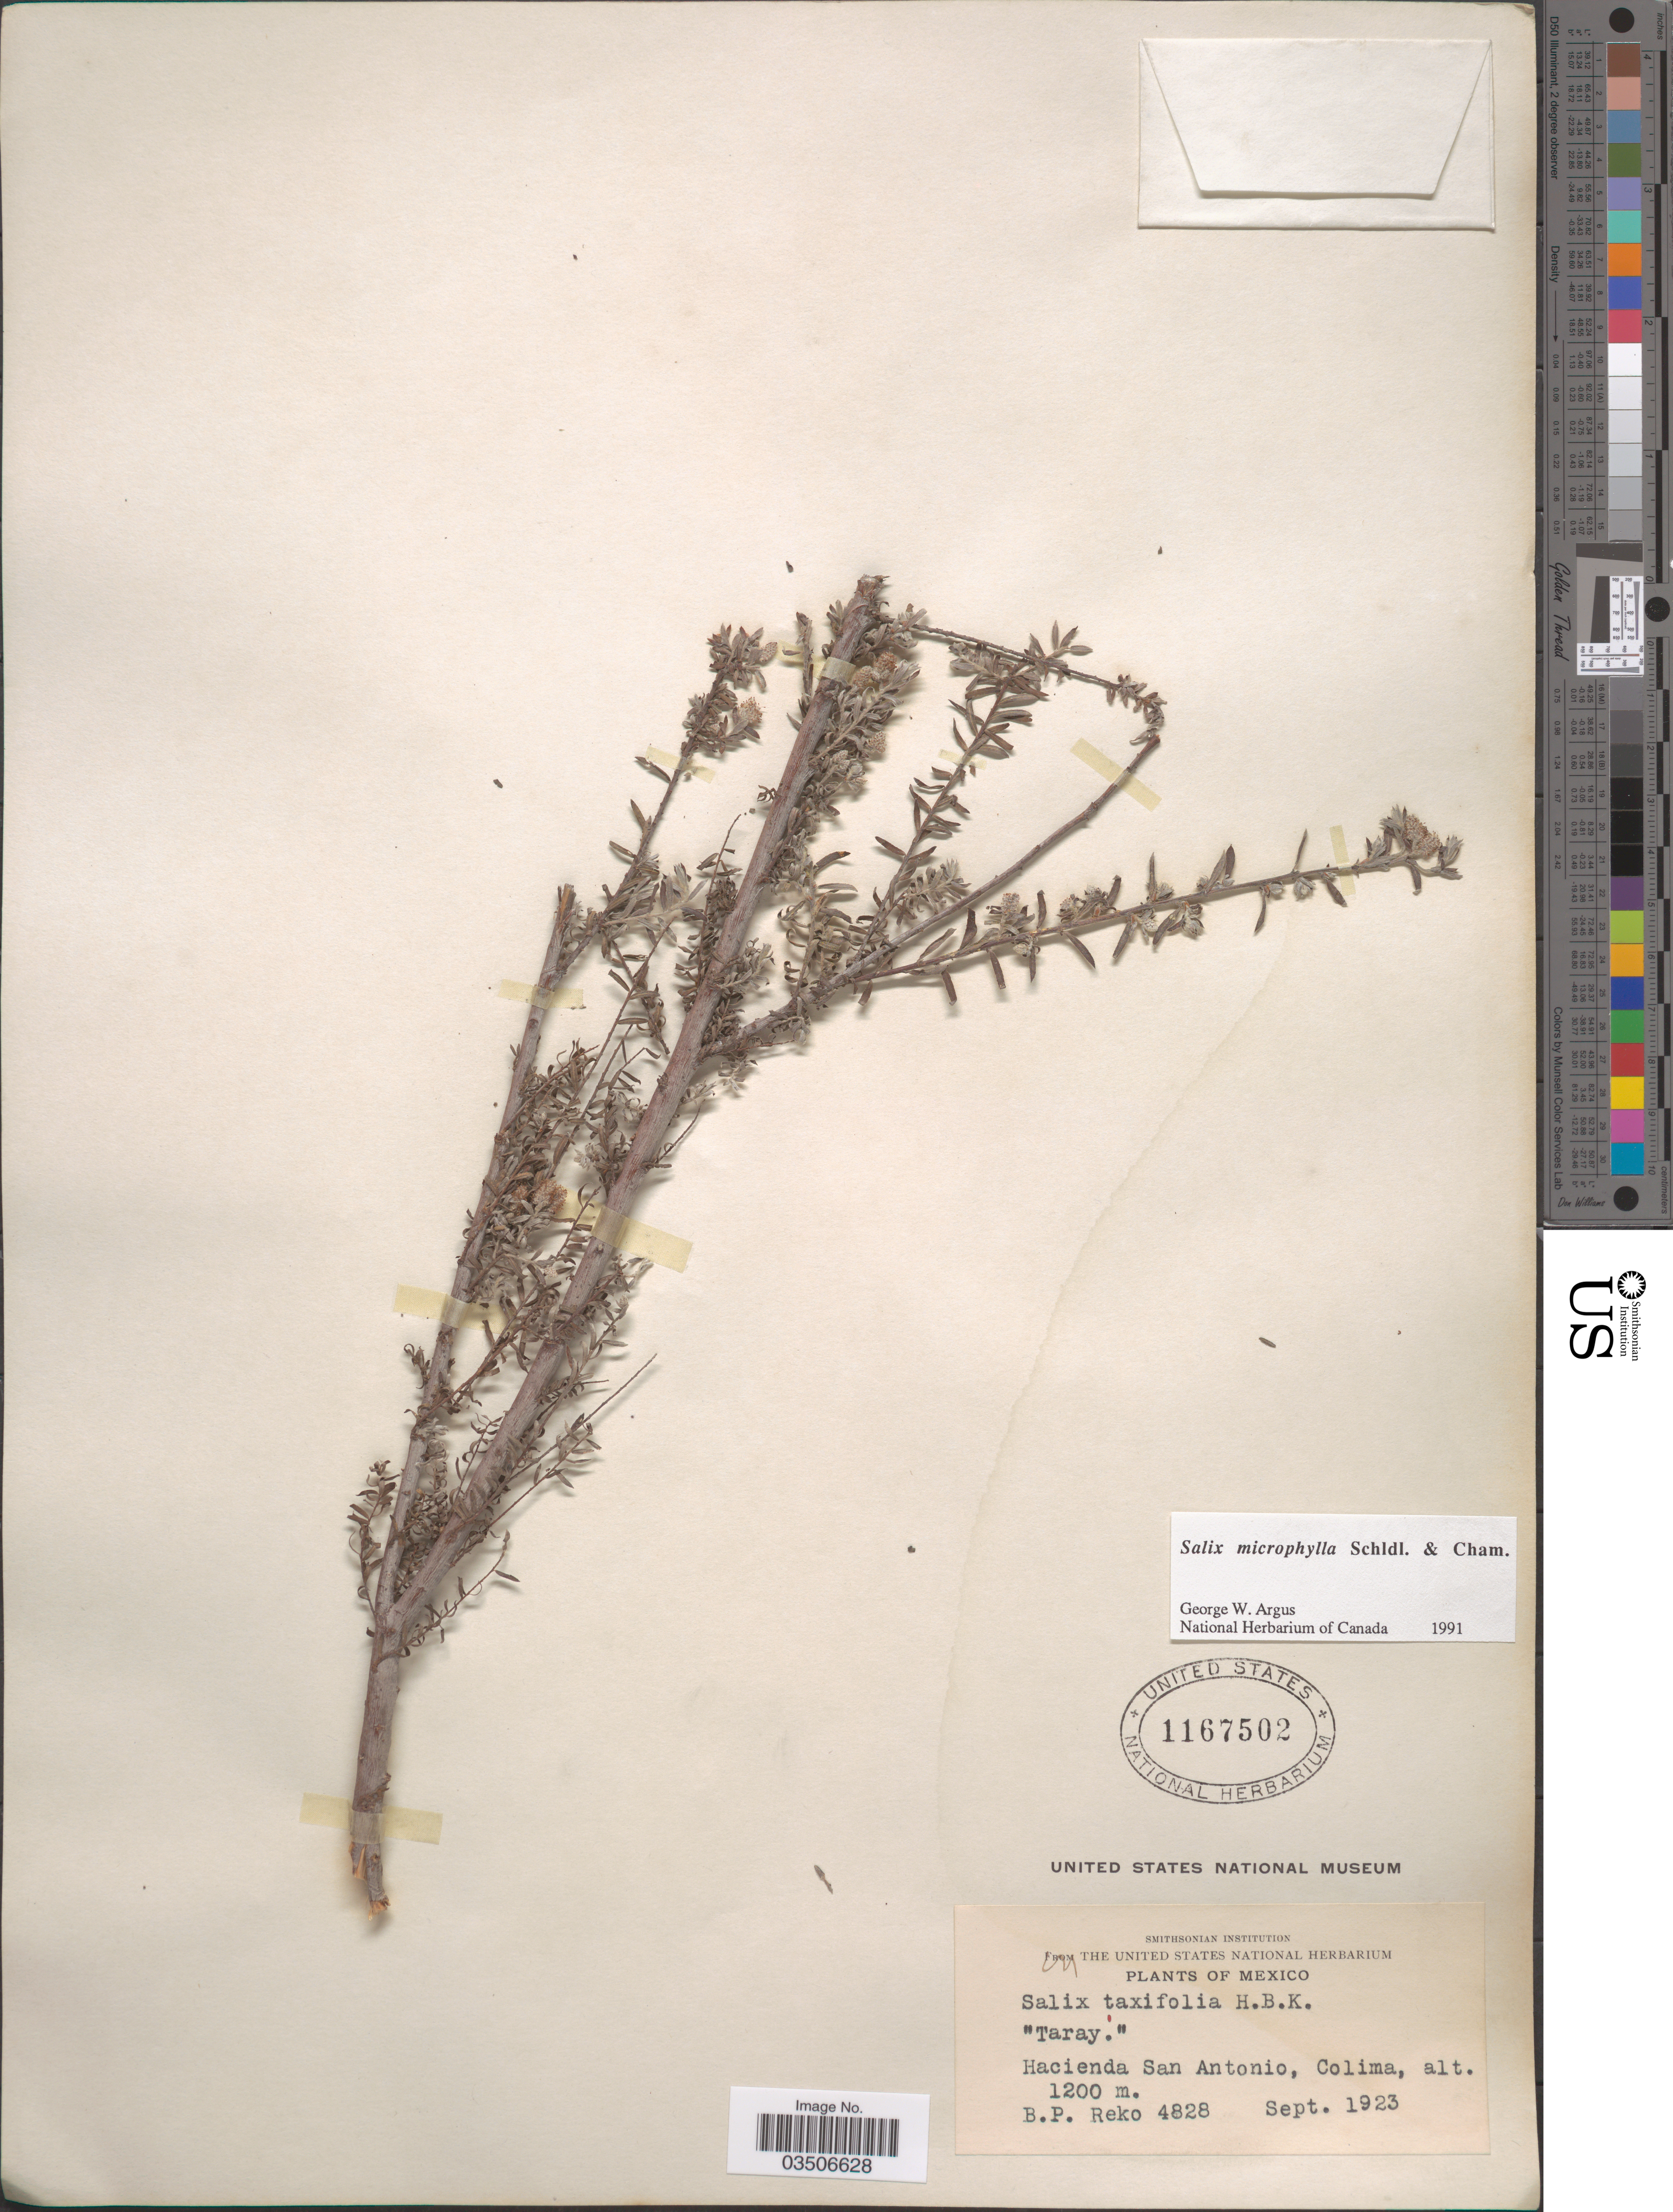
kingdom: Plantae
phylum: Tracheophyta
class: Magnoliopsida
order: Malpighiales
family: Salicaceae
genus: Salix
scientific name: Salix microphylla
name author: Schltdl. & Cham.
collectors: B. P. Reko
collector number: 4828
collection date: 1923-09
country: Mexico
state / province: Colima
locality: Hacienda San Antonio.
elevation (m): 1200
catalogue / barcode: US 1167502